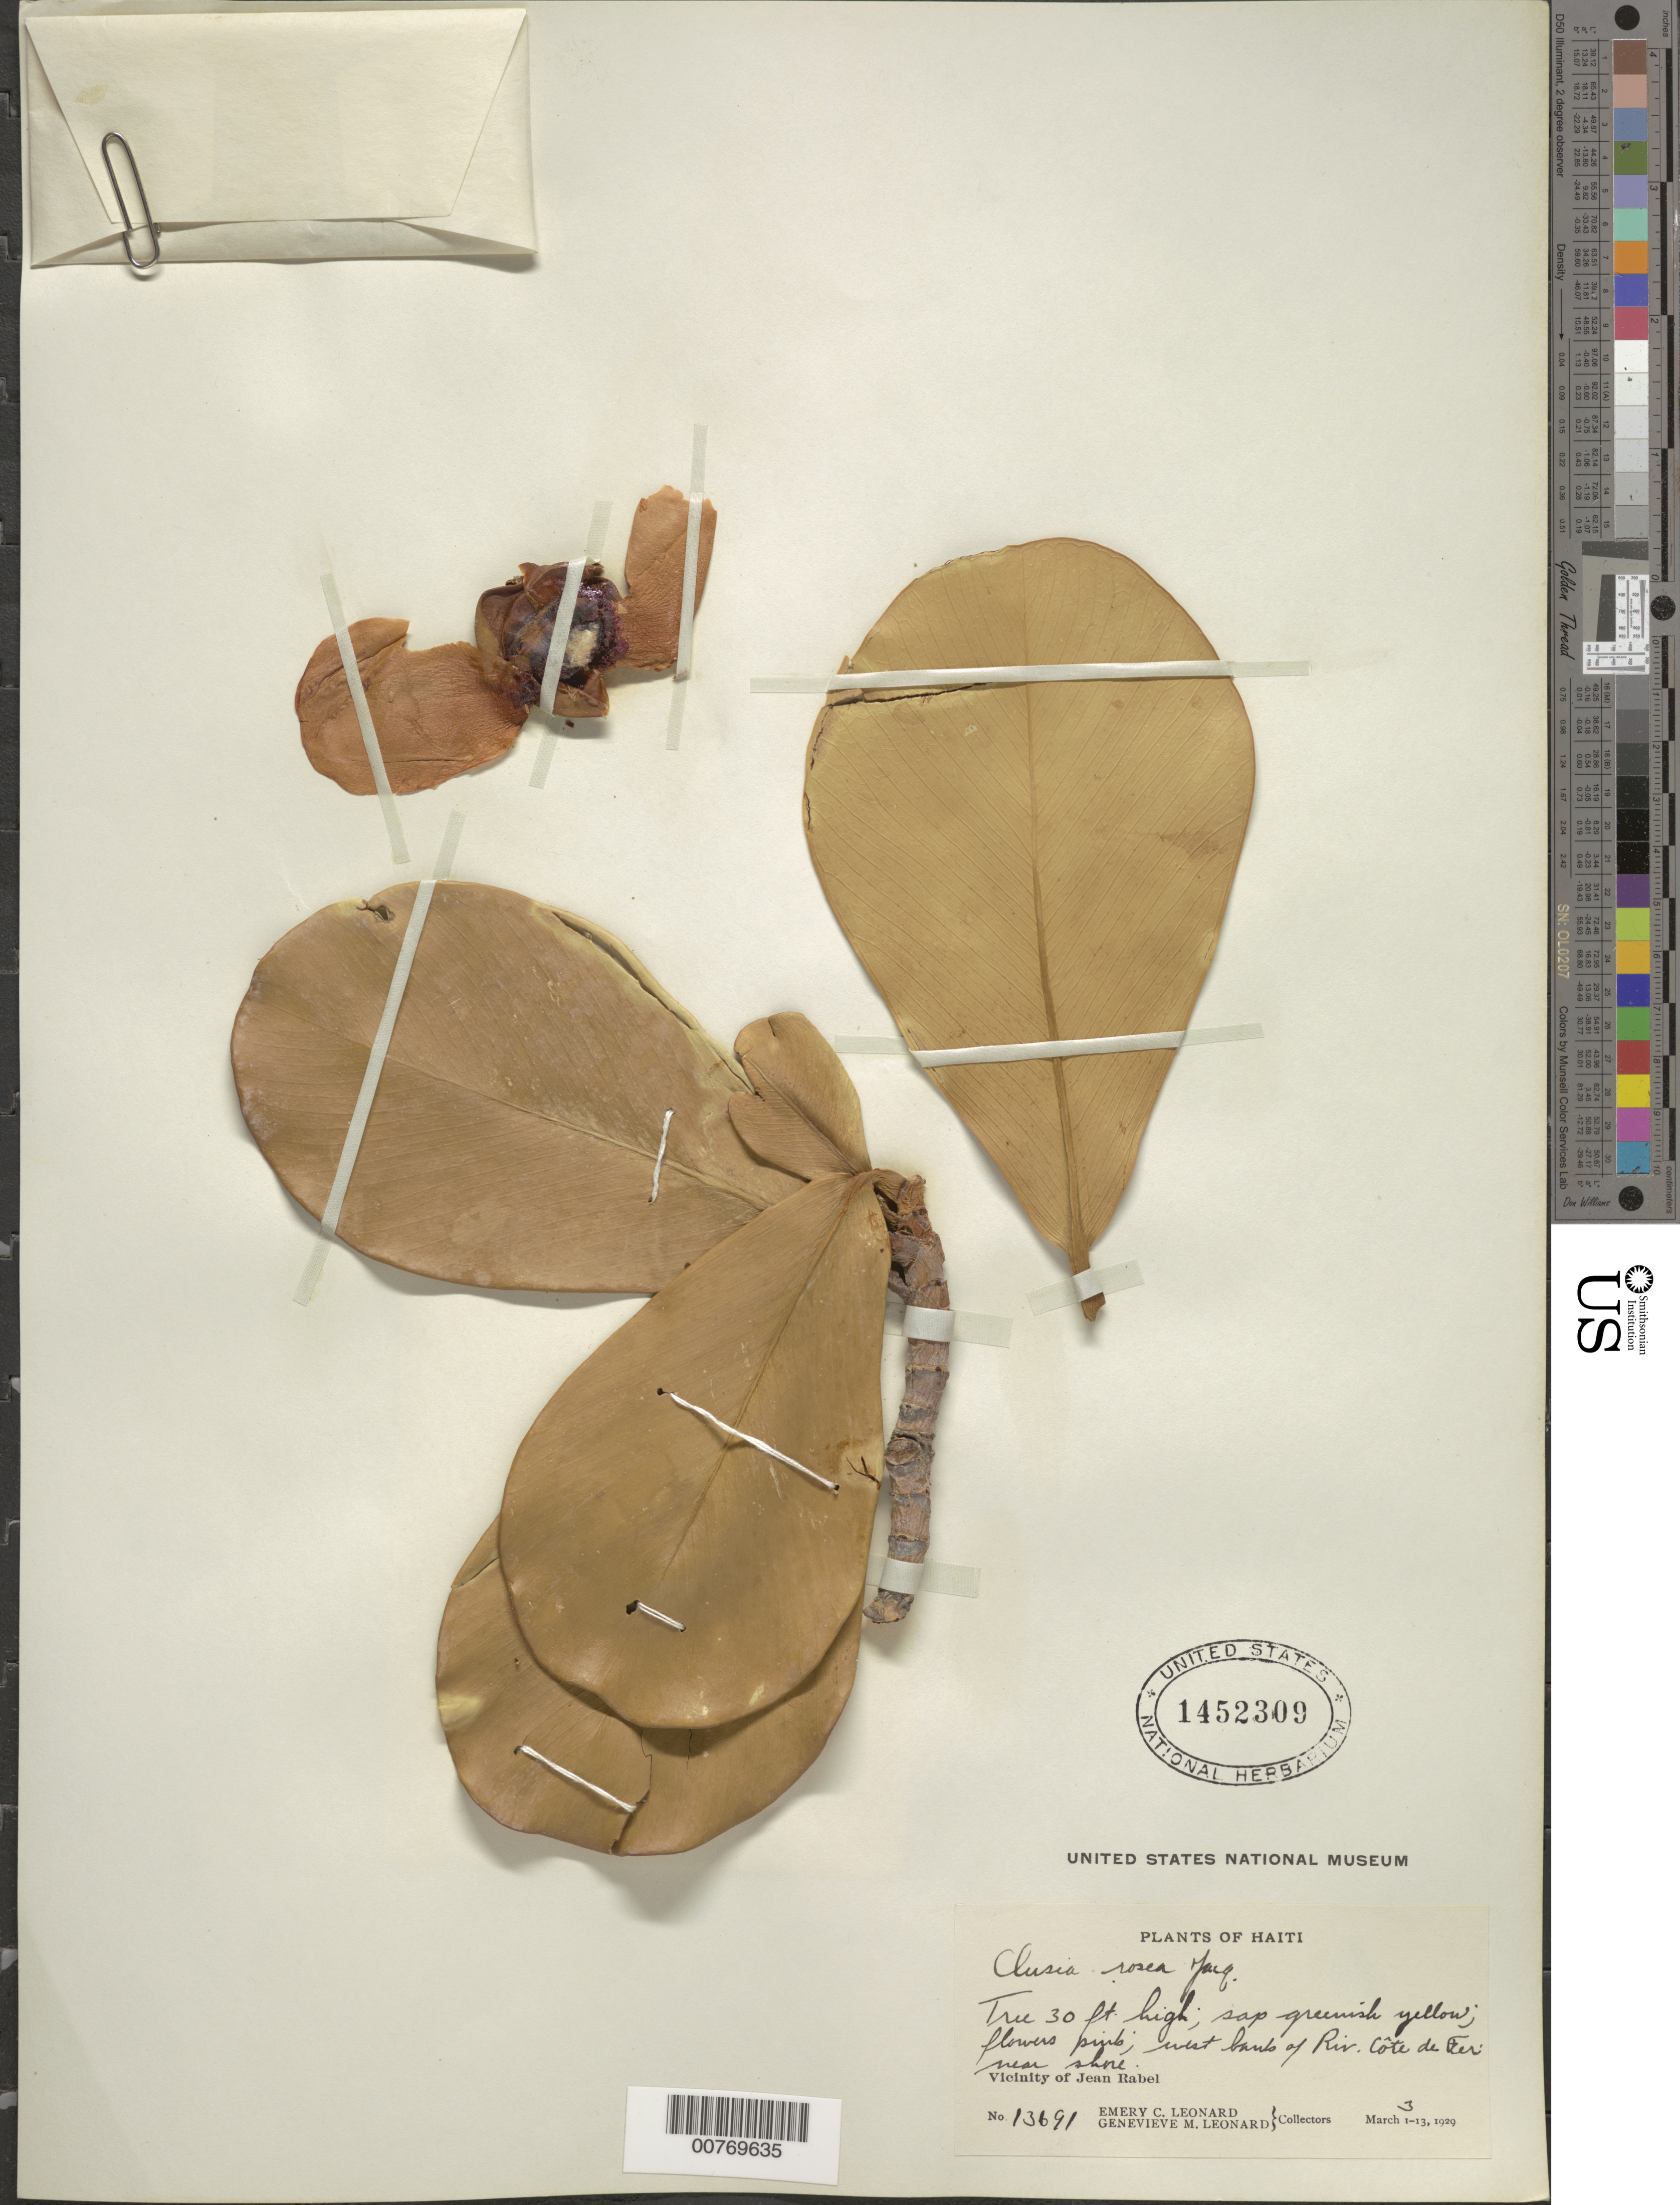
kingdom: Plantae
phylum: Tracheophyta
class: Magnoliopsida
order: Malpighiales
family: Clusiaceae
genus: Clusia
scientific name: Clusia rosea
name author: Jacq.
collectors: E. C. Leonard & G. M. Leonard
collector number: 13691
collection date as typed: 03 Mar 1929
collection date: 1929-03-03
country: Haiti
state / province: Nord-Óuest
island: Hispaniola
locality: Vicinity of Jean Rabel.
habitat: West bank of Riv. Côte de Feri near shore.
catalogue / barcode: US 1452309